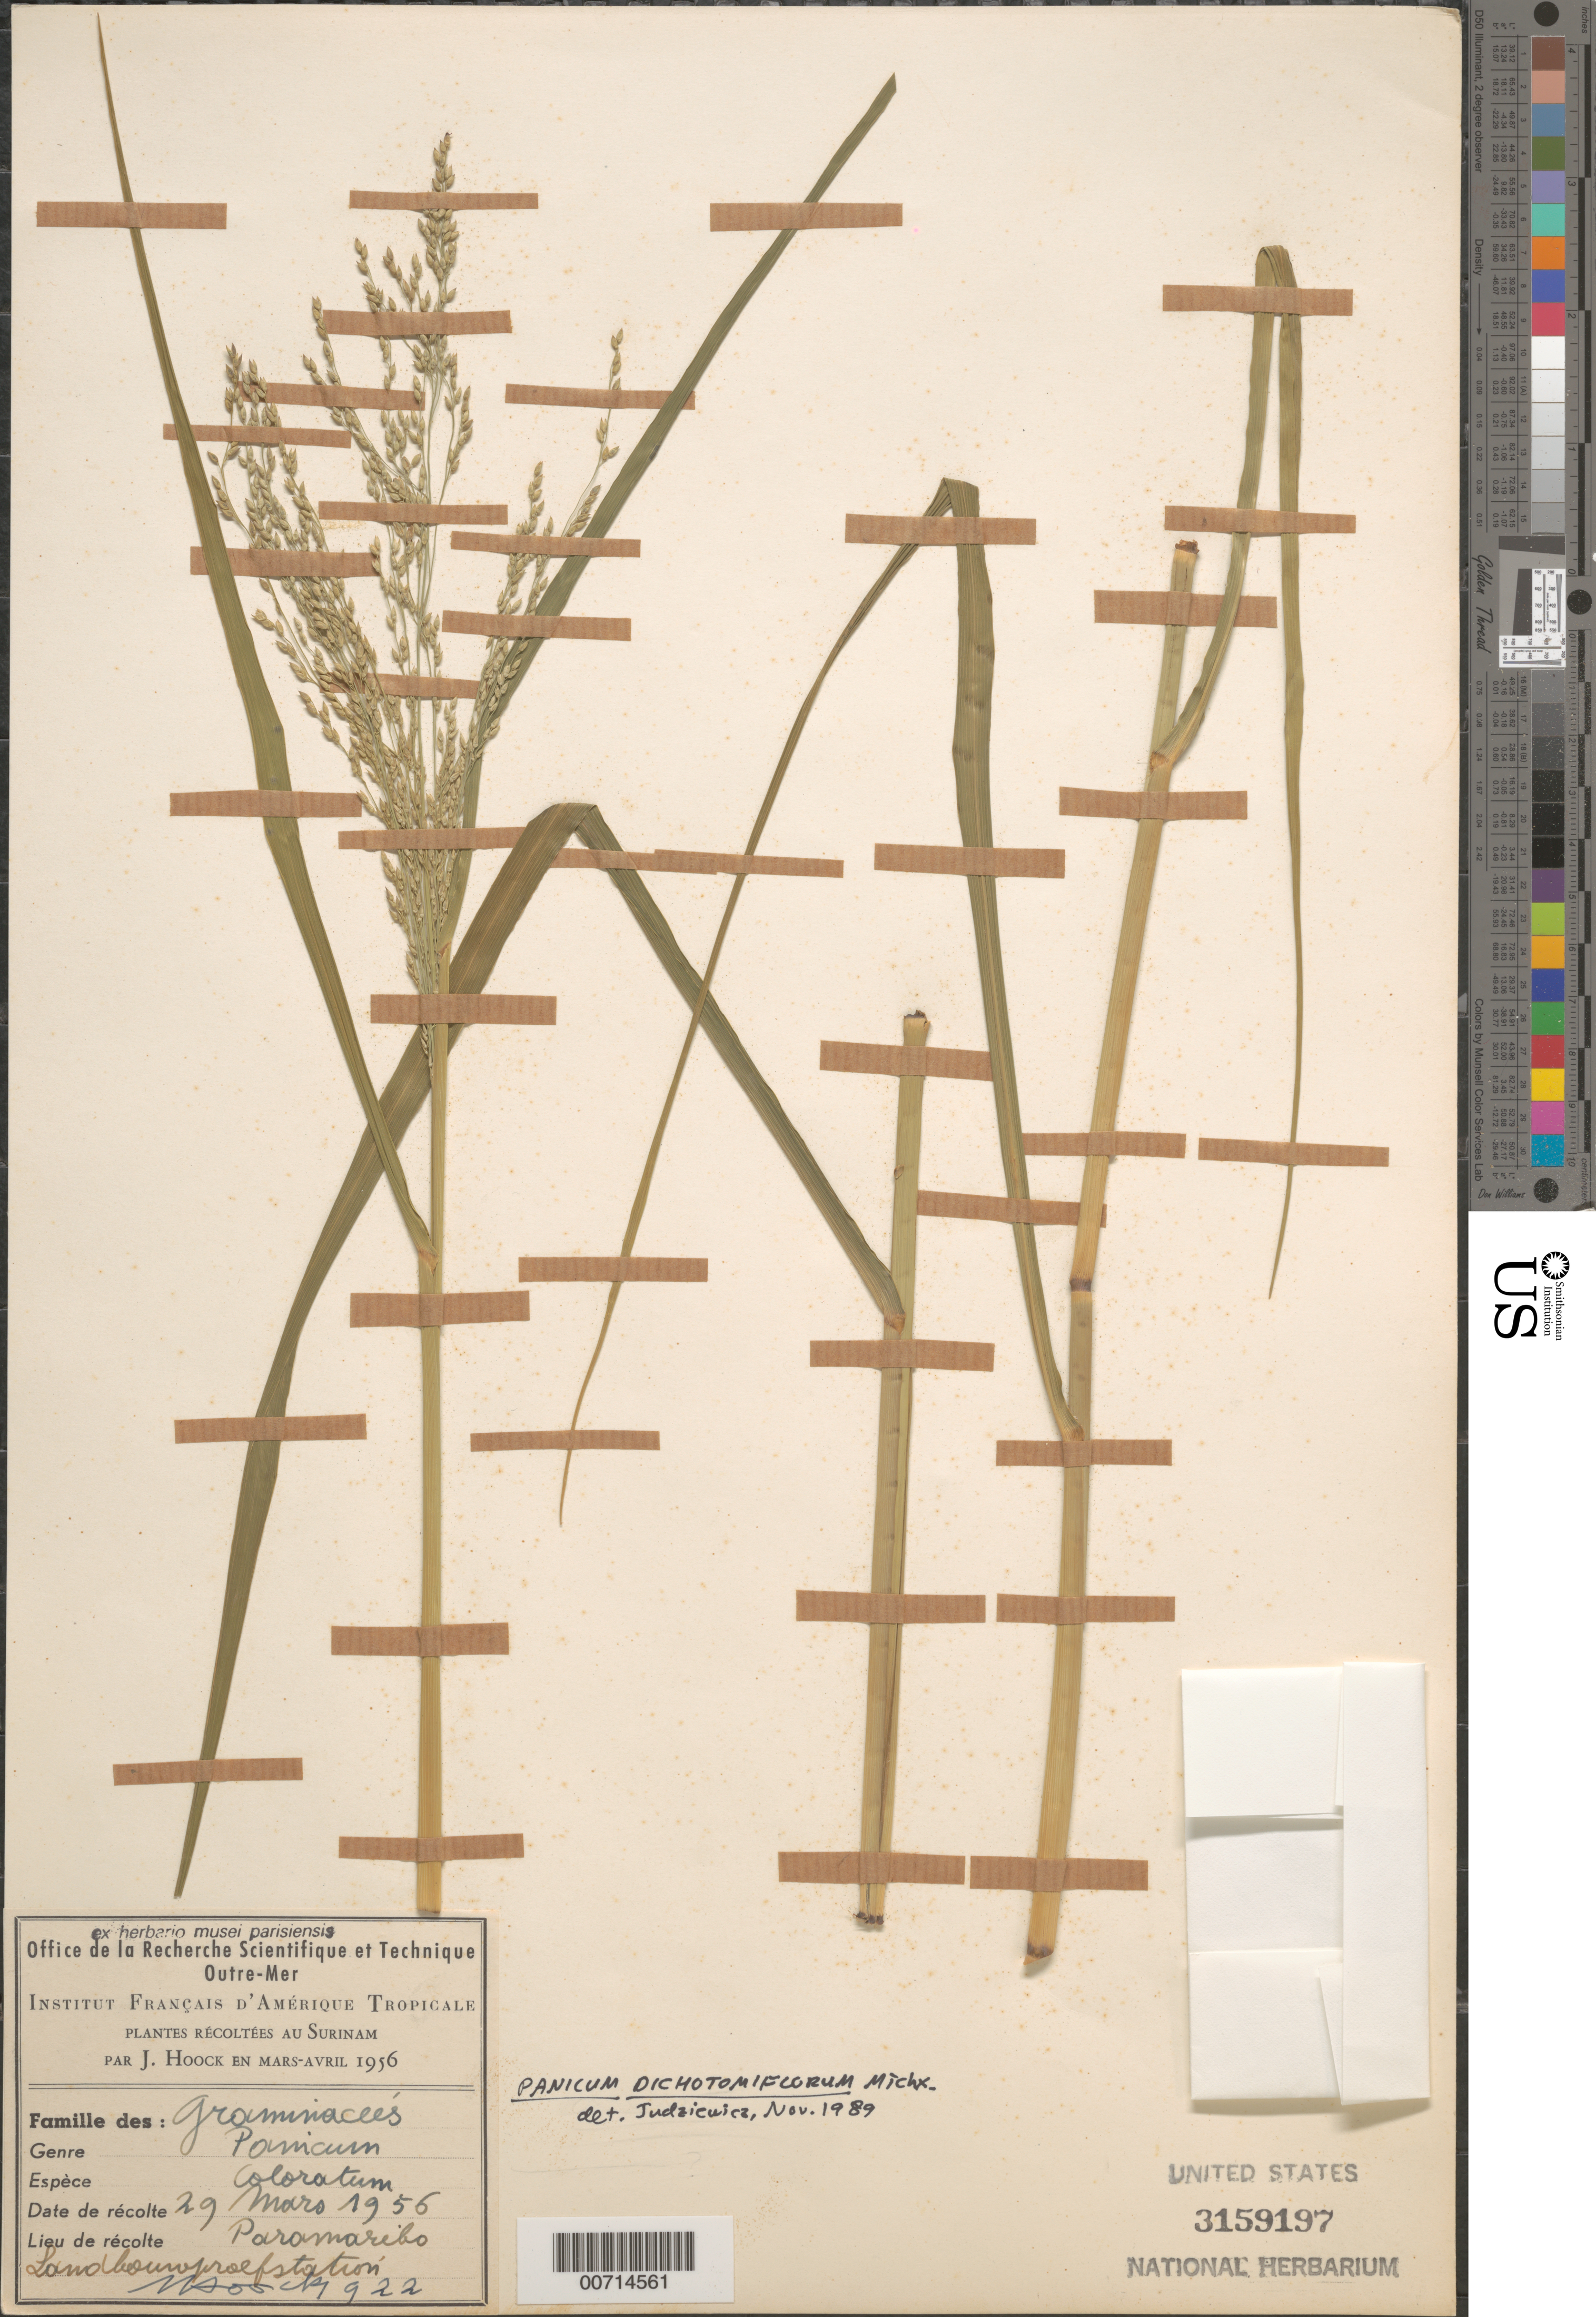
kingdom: Plantae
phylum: Tracheophyta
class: Liliopsida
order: Poales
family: Poaceae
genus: Panicum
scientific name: Panicum dichotomiflorum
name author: Michx.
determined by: Judziewicz, E. J.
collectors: J. Hoock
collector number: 922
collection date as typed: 29-Mar-56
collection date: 1956-03-29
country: Suriname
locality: Paramaribo, Landbouropraefstation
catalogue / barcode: US 3159197